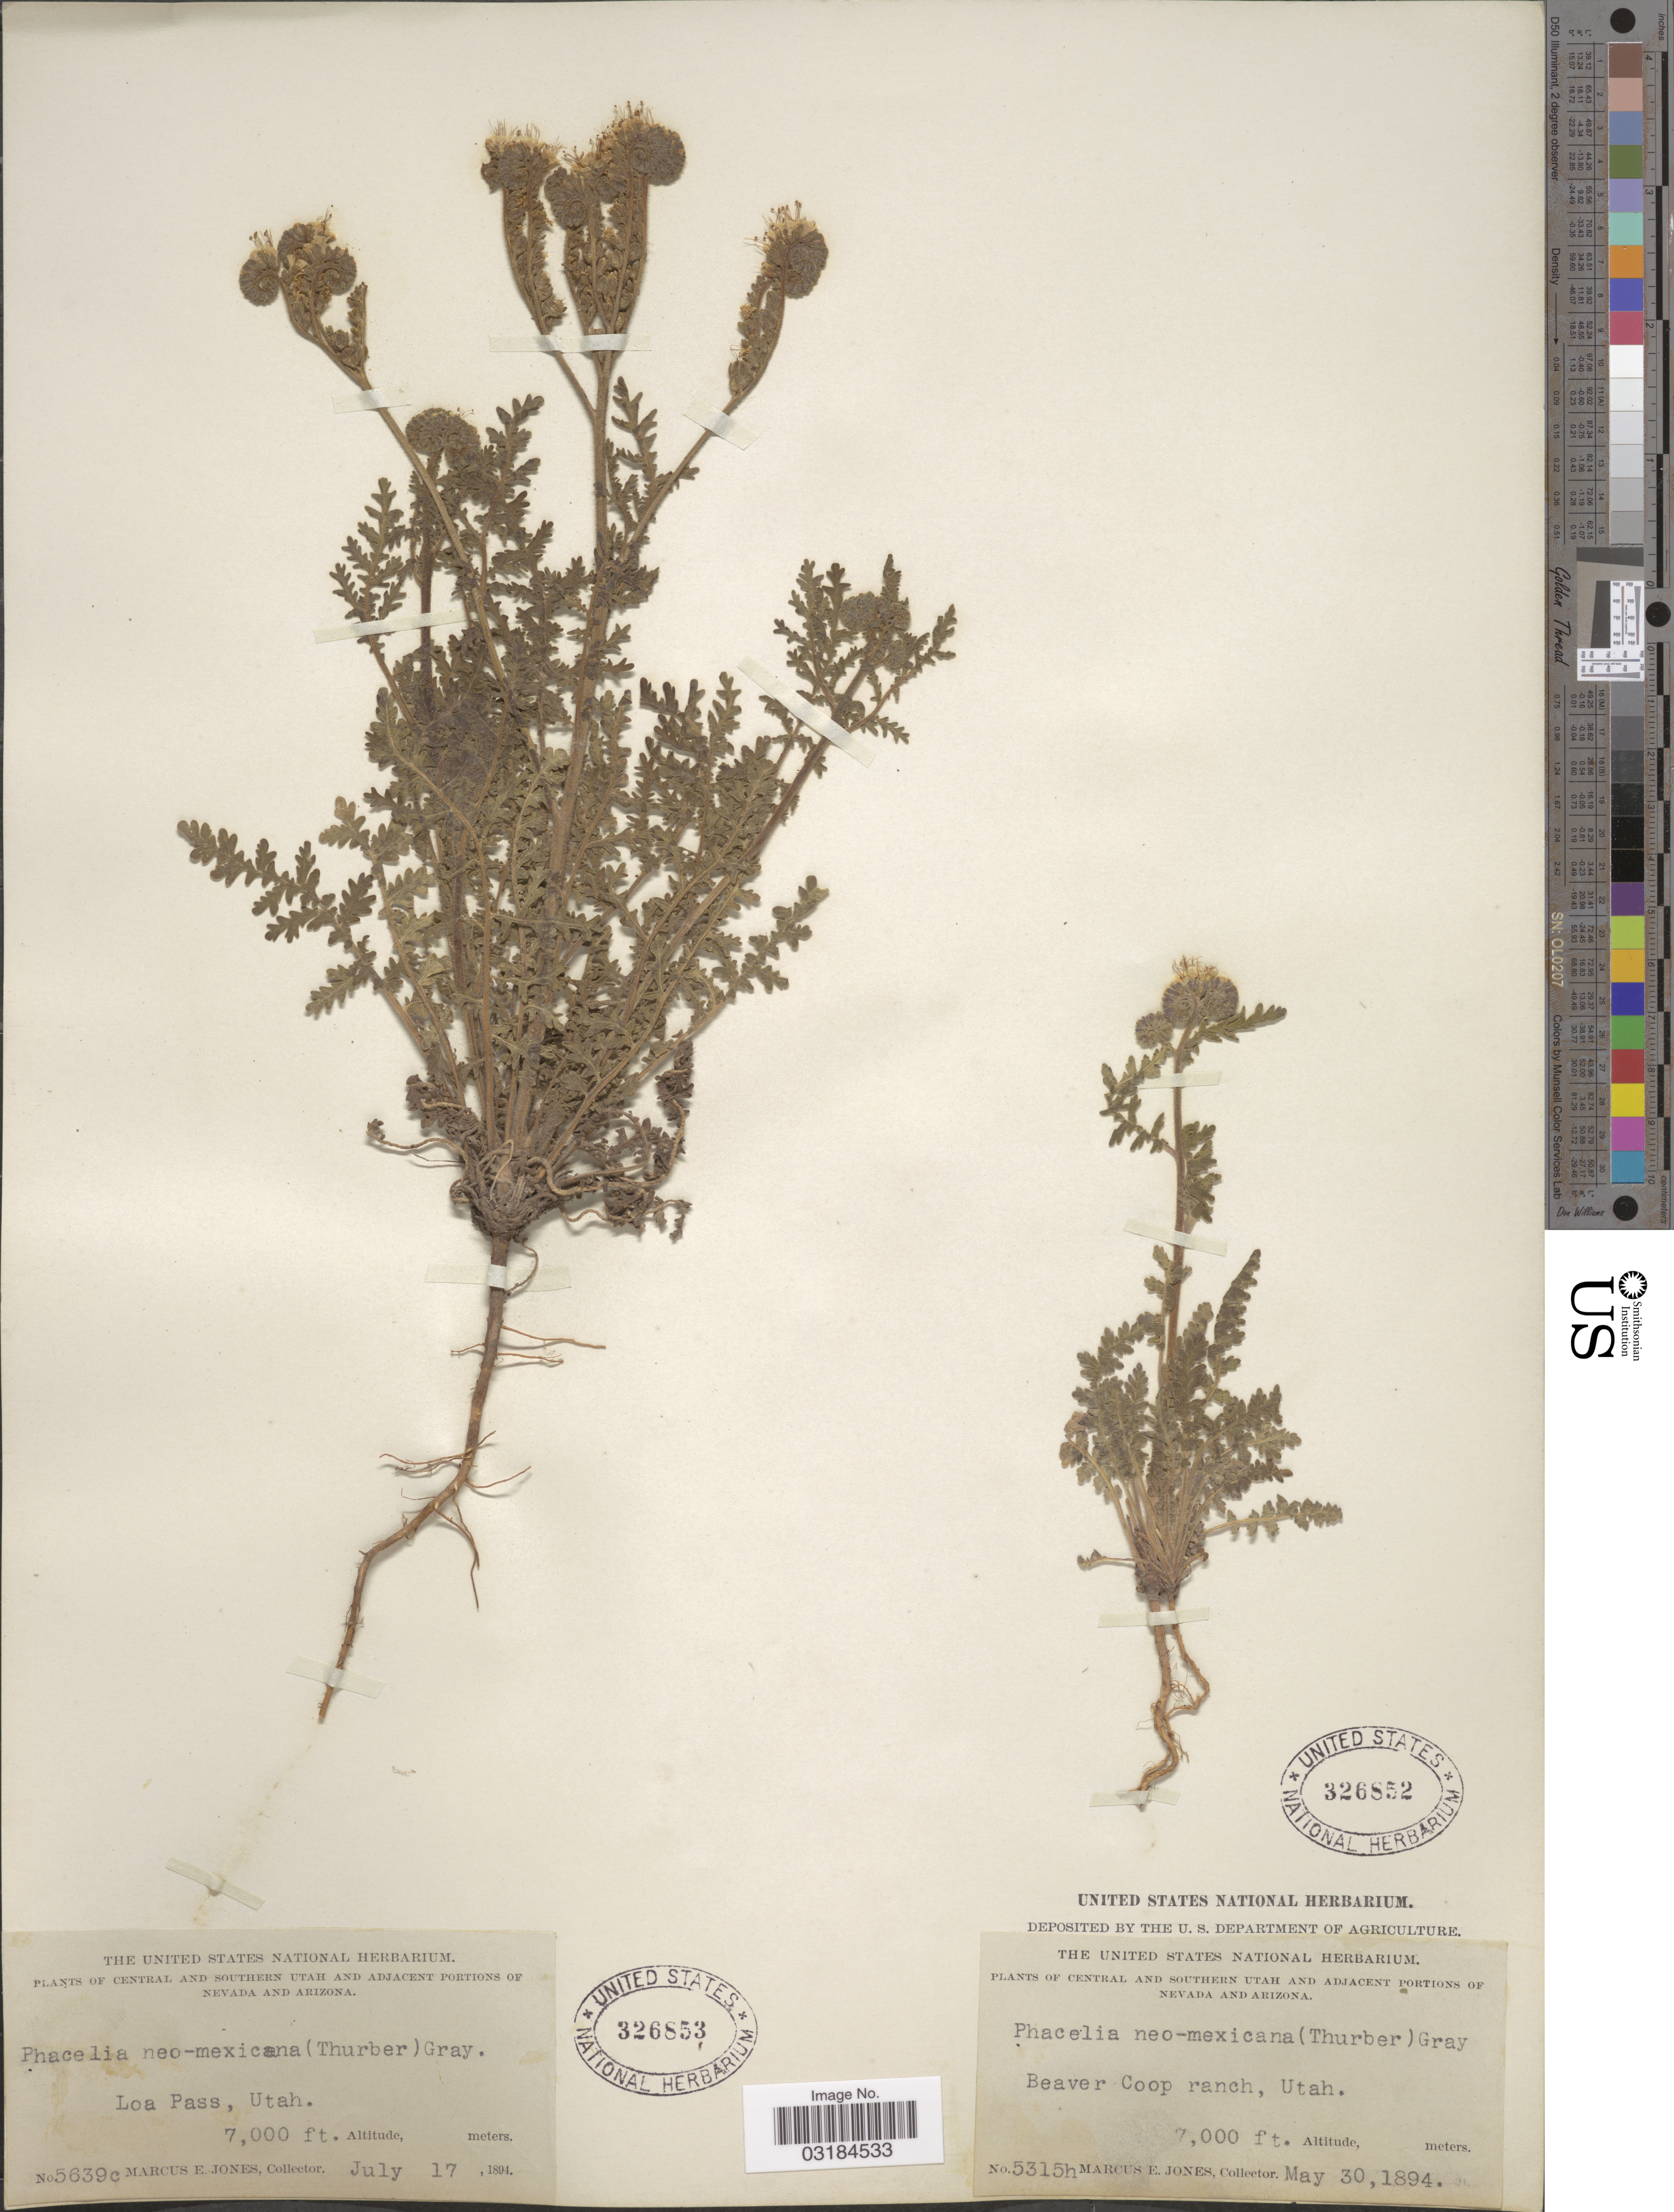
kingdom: Plantae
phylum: Tracheophyta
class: Magnoliopsida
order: Boraginales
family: Hydrophyllaceae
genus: Phacelia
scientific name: Phacelia alba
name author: Rydb.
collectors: M. E. Jones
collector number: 5315h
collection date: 1894-05-30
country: United States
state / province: Utah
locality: Beaver Coop ranch.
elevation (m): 2134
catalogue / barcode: US 326852